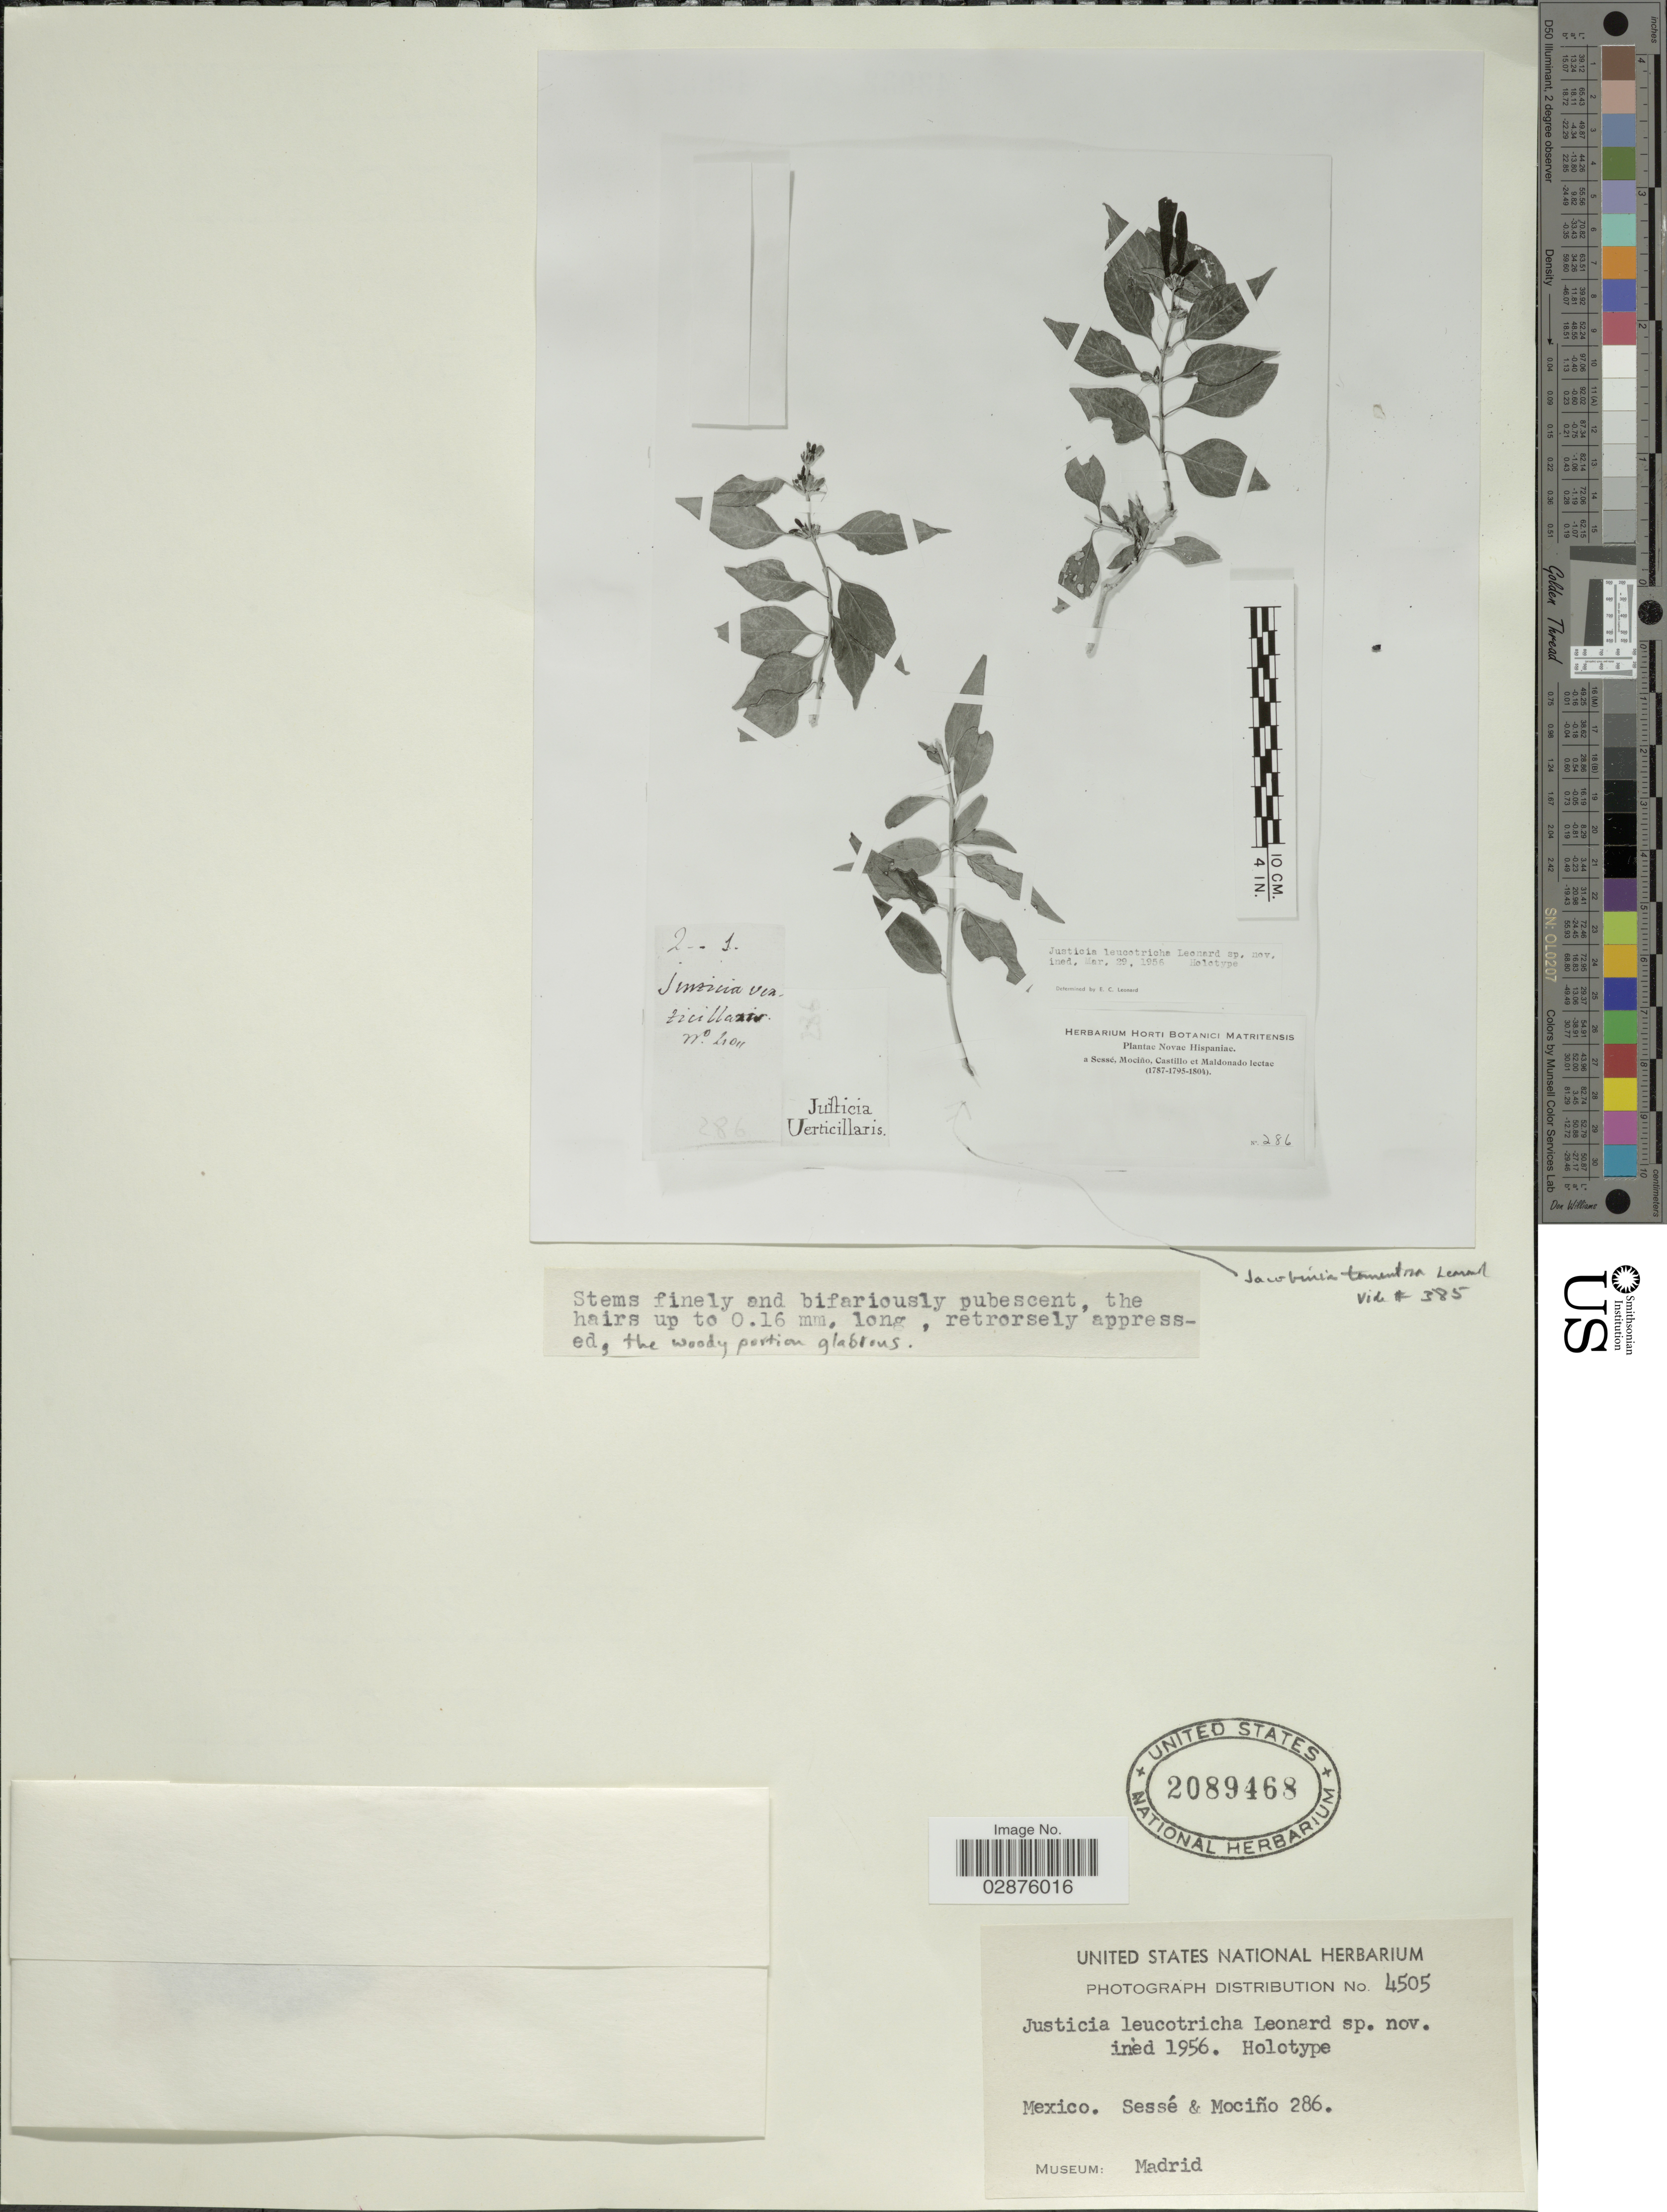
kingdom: Plantae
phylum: Tracheophyta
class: Magnoliopsida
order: Lamiales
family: Acanthaceae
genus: Justicia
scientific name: Justicia candicans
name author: (Nees) L.D. Benson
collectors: Sessé, --, Mociño, Castillo, -- & Maldonado, --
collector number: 286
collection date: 1787/1804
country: Mexico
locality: Novae Hispaniae.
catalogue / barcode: US 2089468